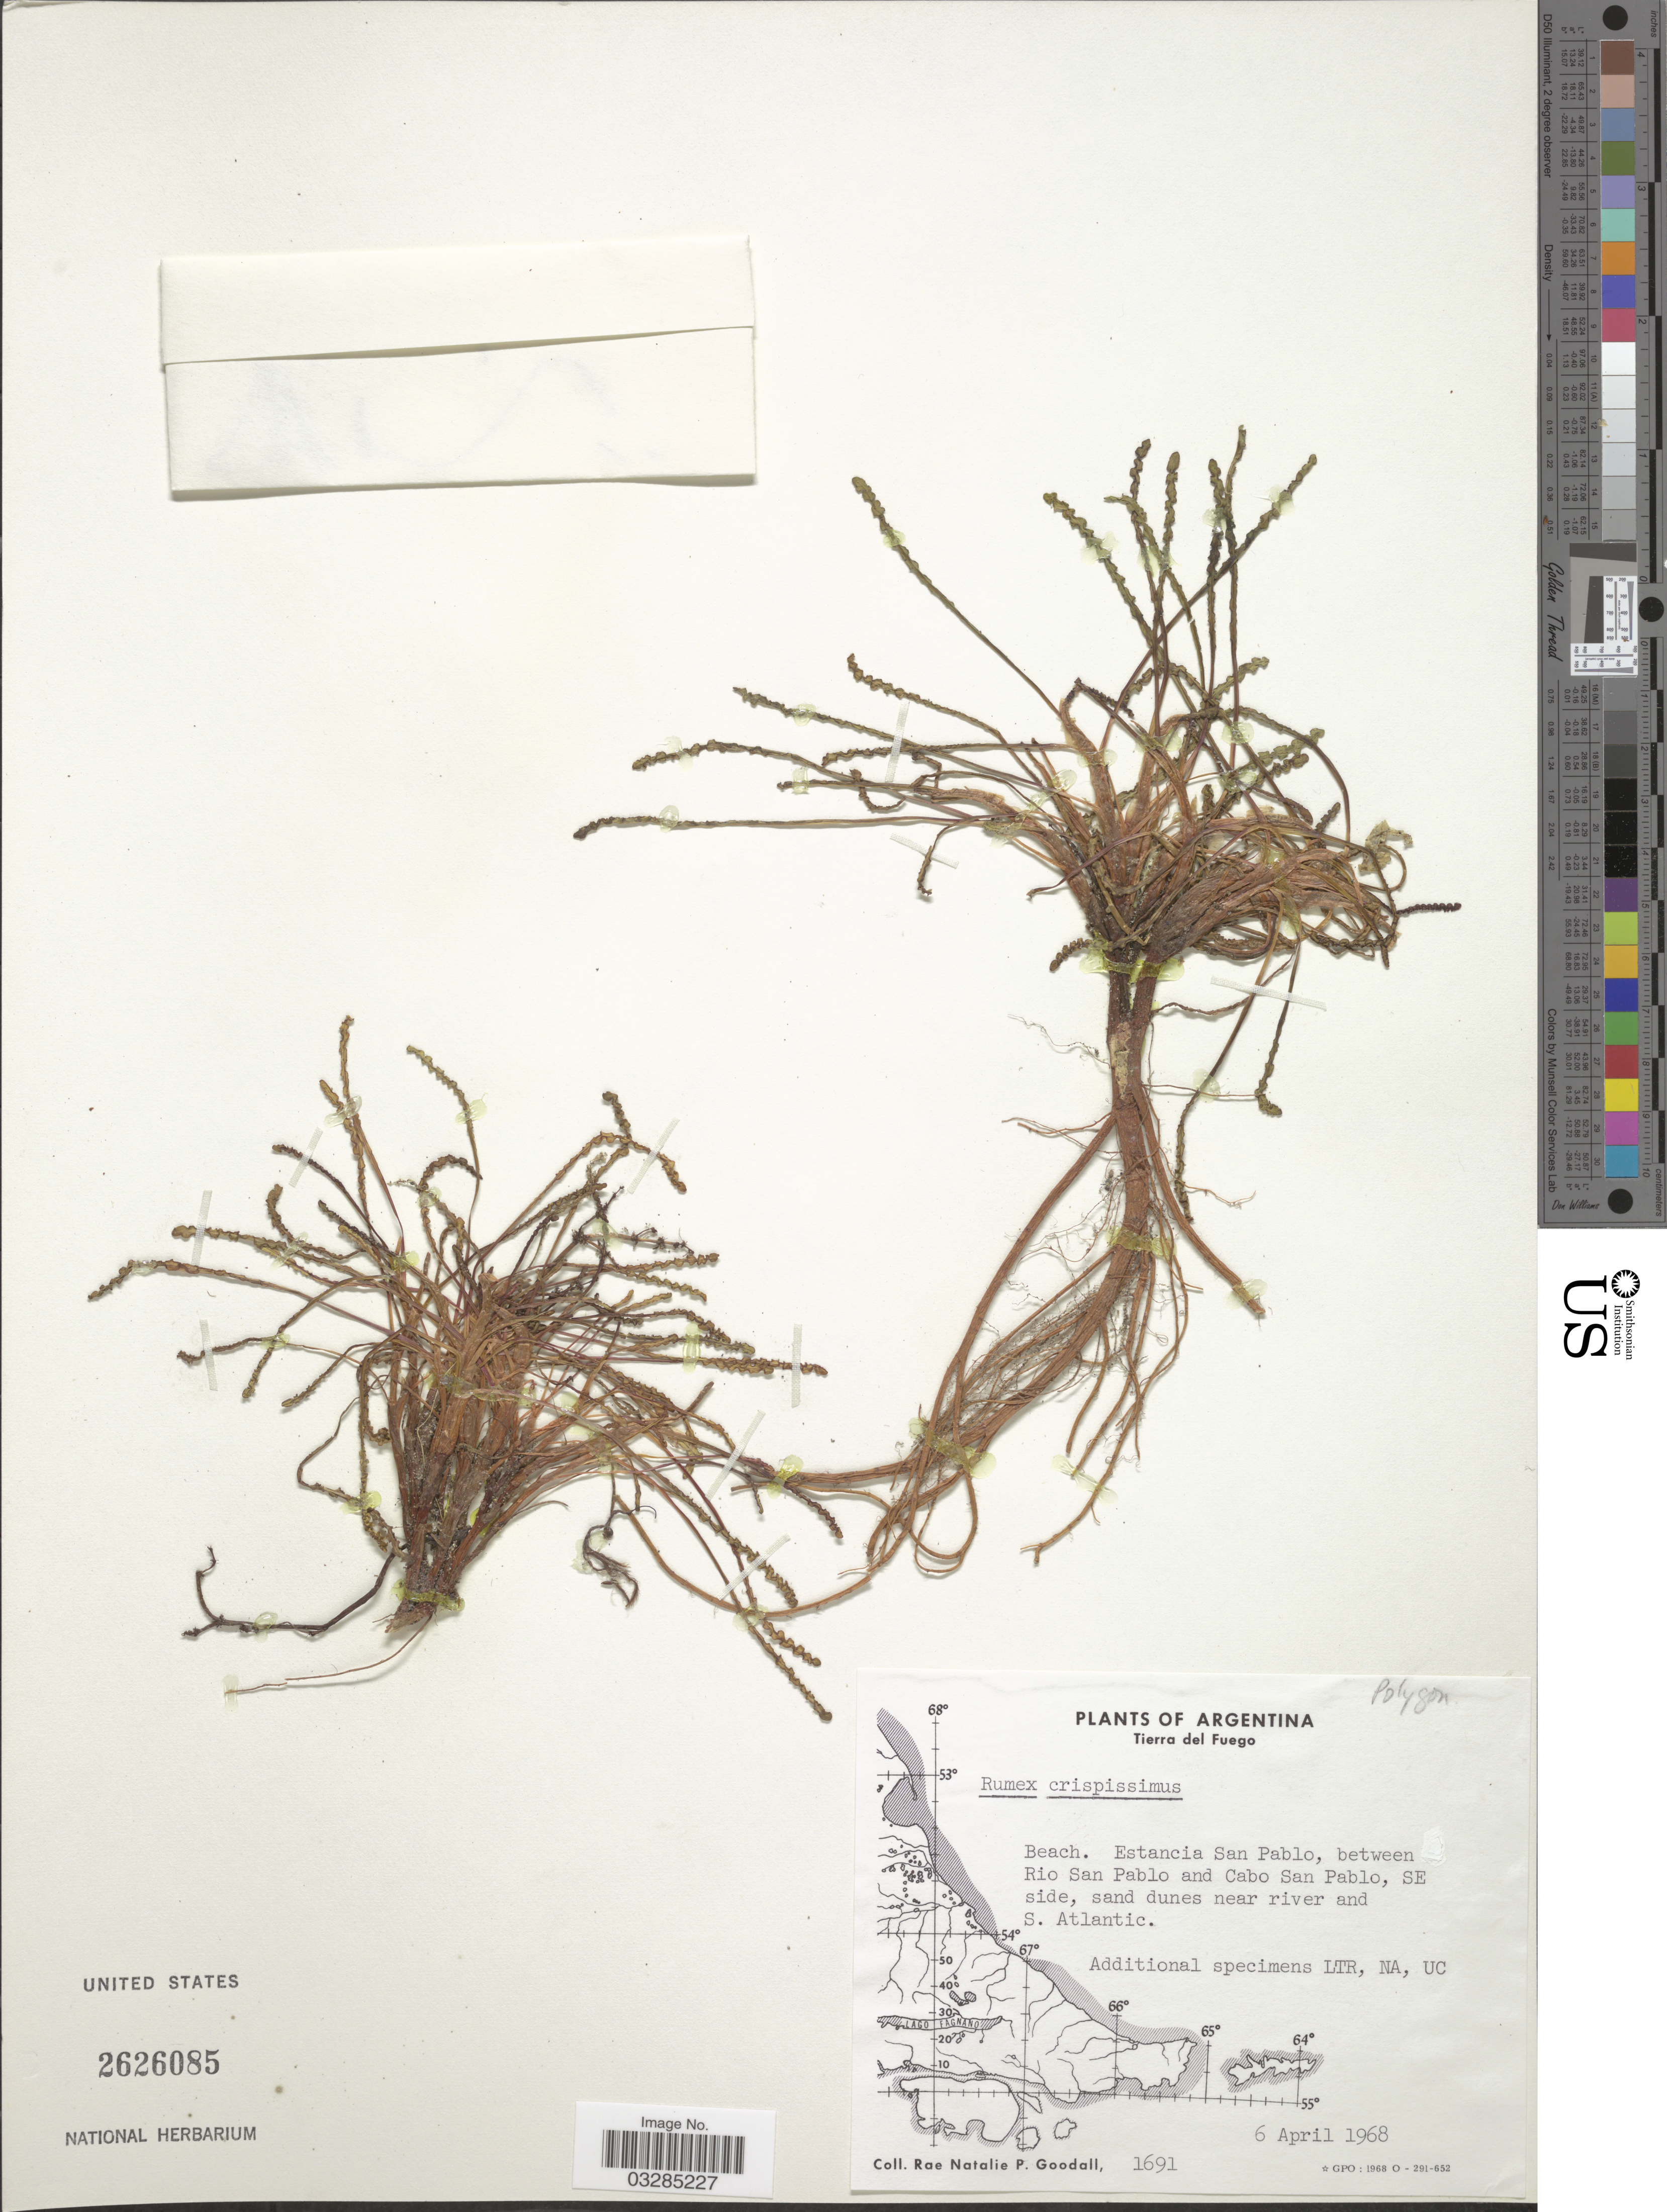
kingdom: Plantae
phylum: Tracheophyta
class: Magnoliopsida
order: Caryophyllales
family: Polygonaceae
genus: Rumex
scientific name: Rumex crispissimus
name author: Kuntze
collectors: R. Goodall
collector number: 1691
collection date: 1968-04-06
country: Argentina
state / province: Tierra del Fuego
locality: Beach. Estancia San Pablo, between Rio San Pablo and Cabo San Pablo, SE side, sand dunes near river and S. Atlantic.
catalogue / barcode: US 2626085